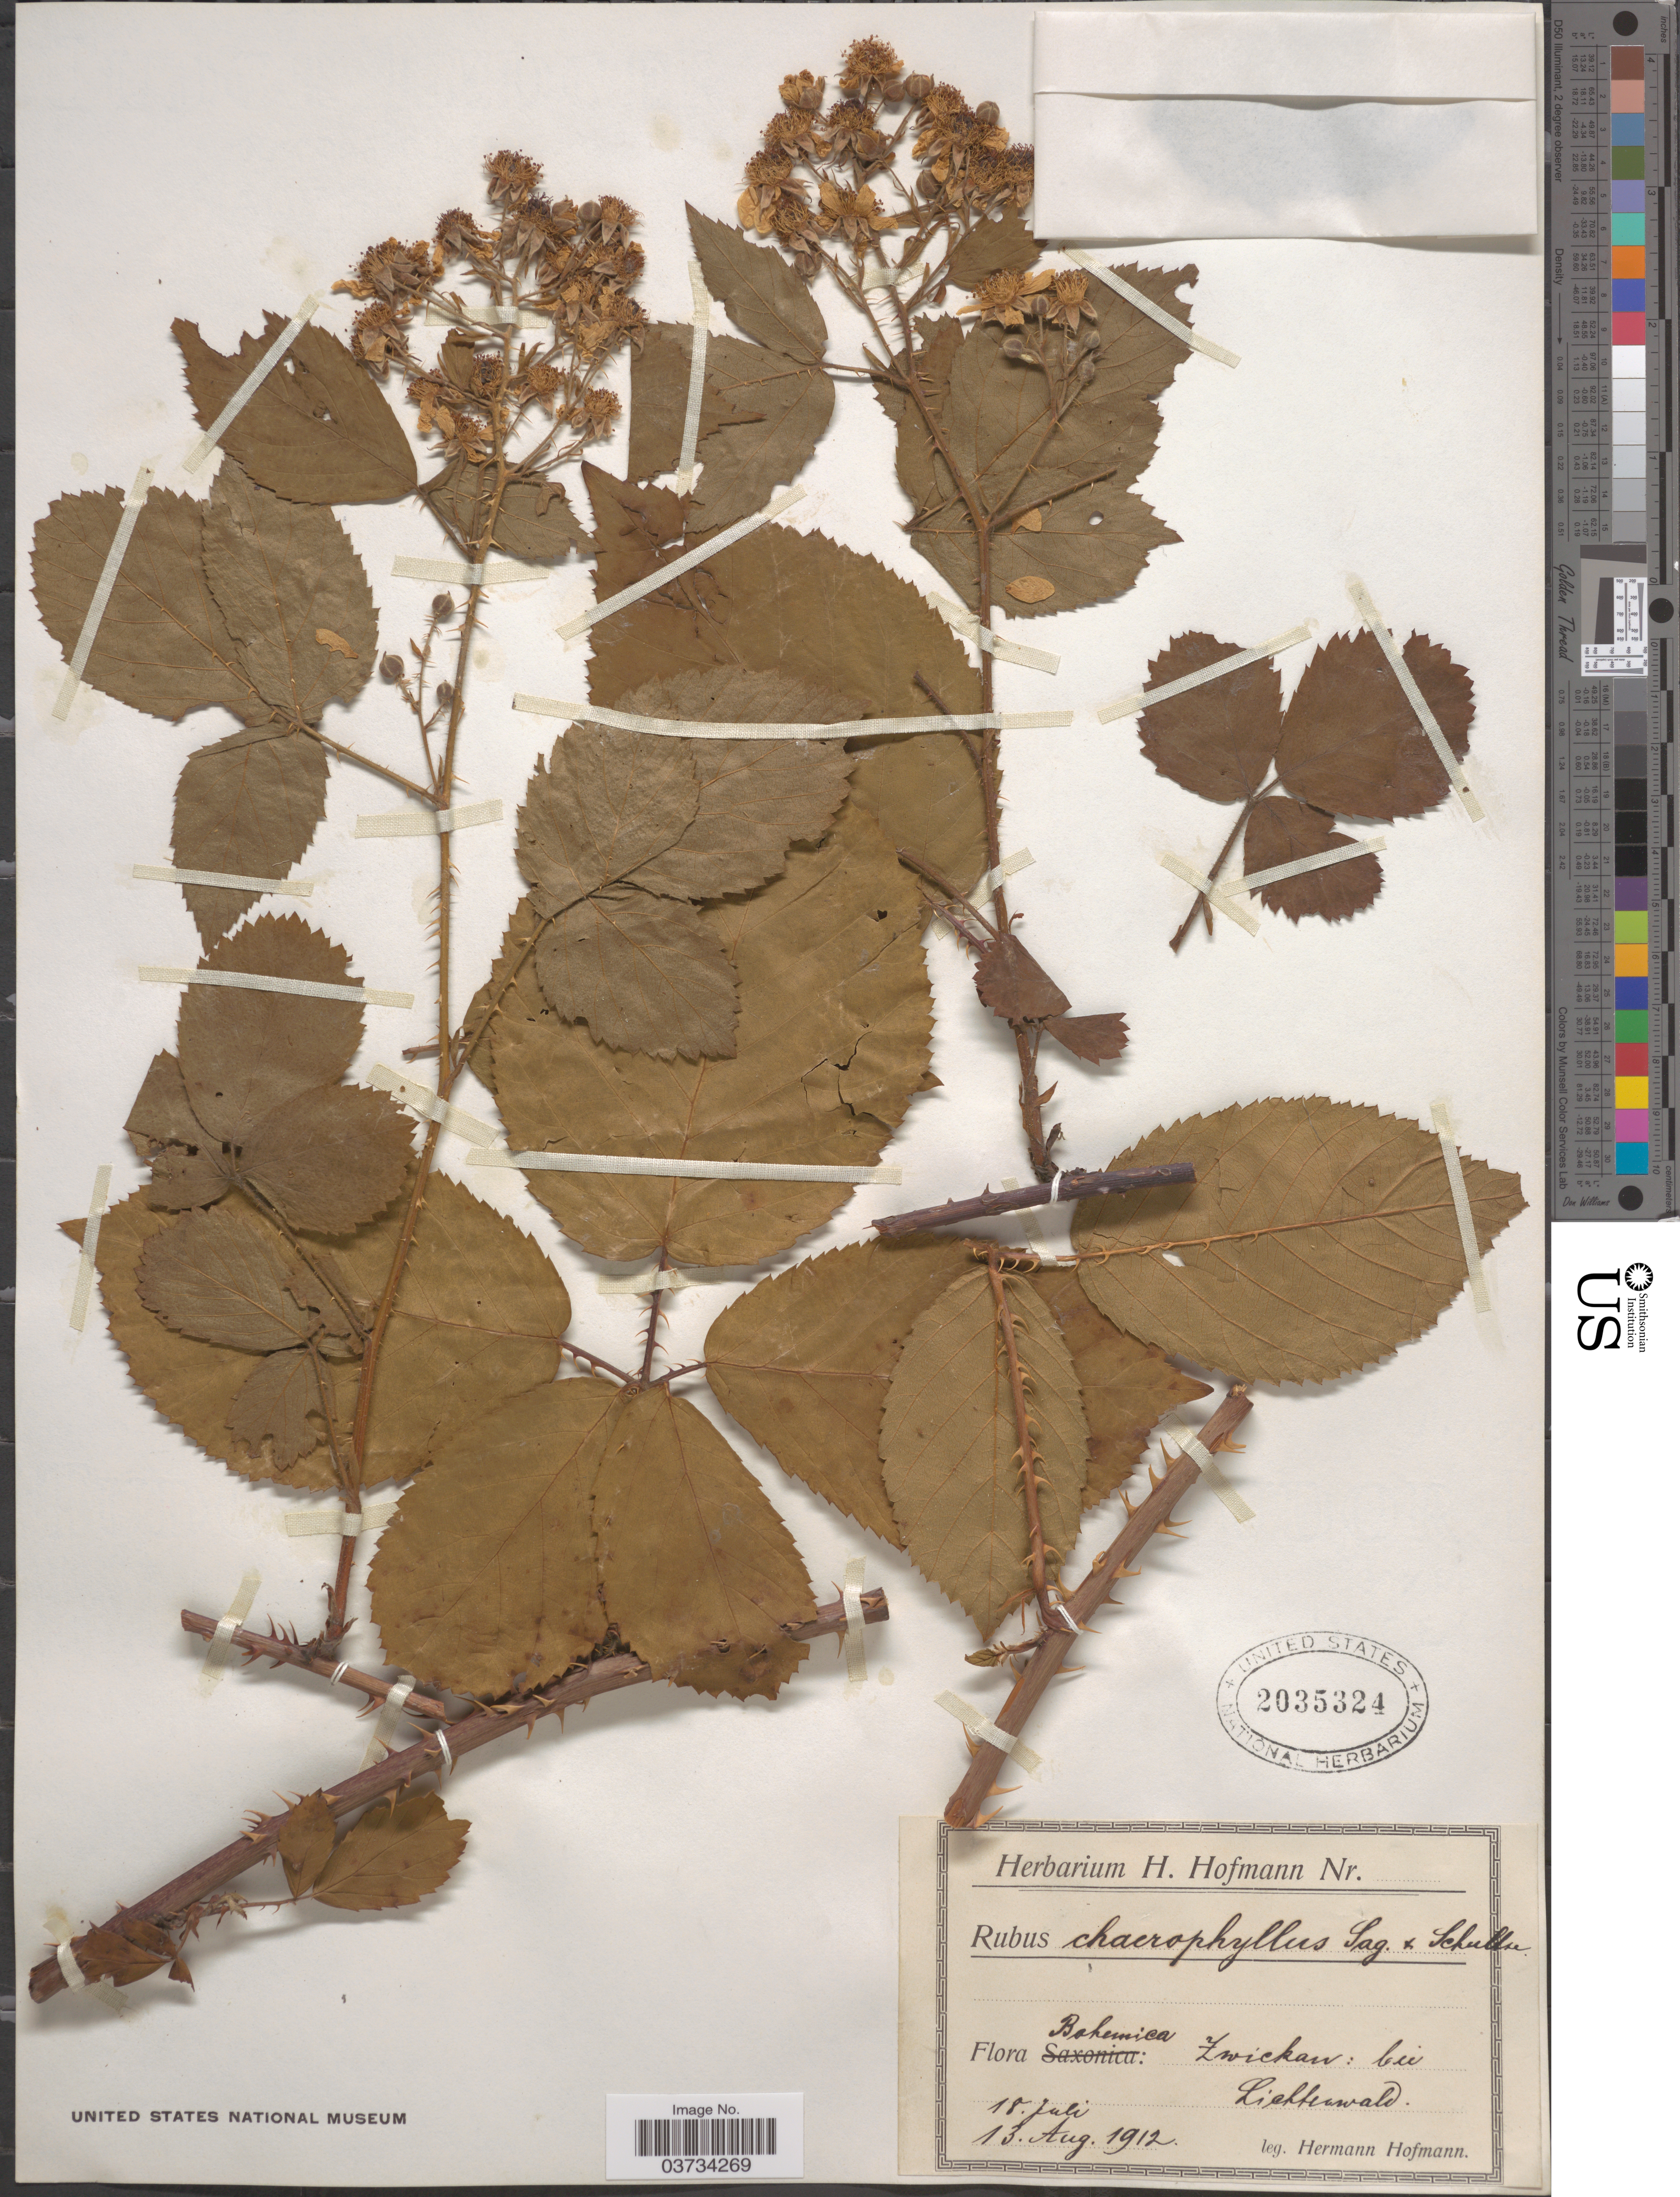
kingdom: Plantae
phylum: Tracheophyta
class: Magnoliopsida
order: Rosales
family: Rosaceae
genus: Rubus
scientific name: Rubus chaerophyllus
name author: Sagorski & W. Schultze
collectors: H. Hofmann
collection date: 1912-07-18/1912-08-13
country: Czechia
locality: Bohemica: Zwickau: bei Lichtewald. [interpreted]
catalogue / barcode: US 2035324